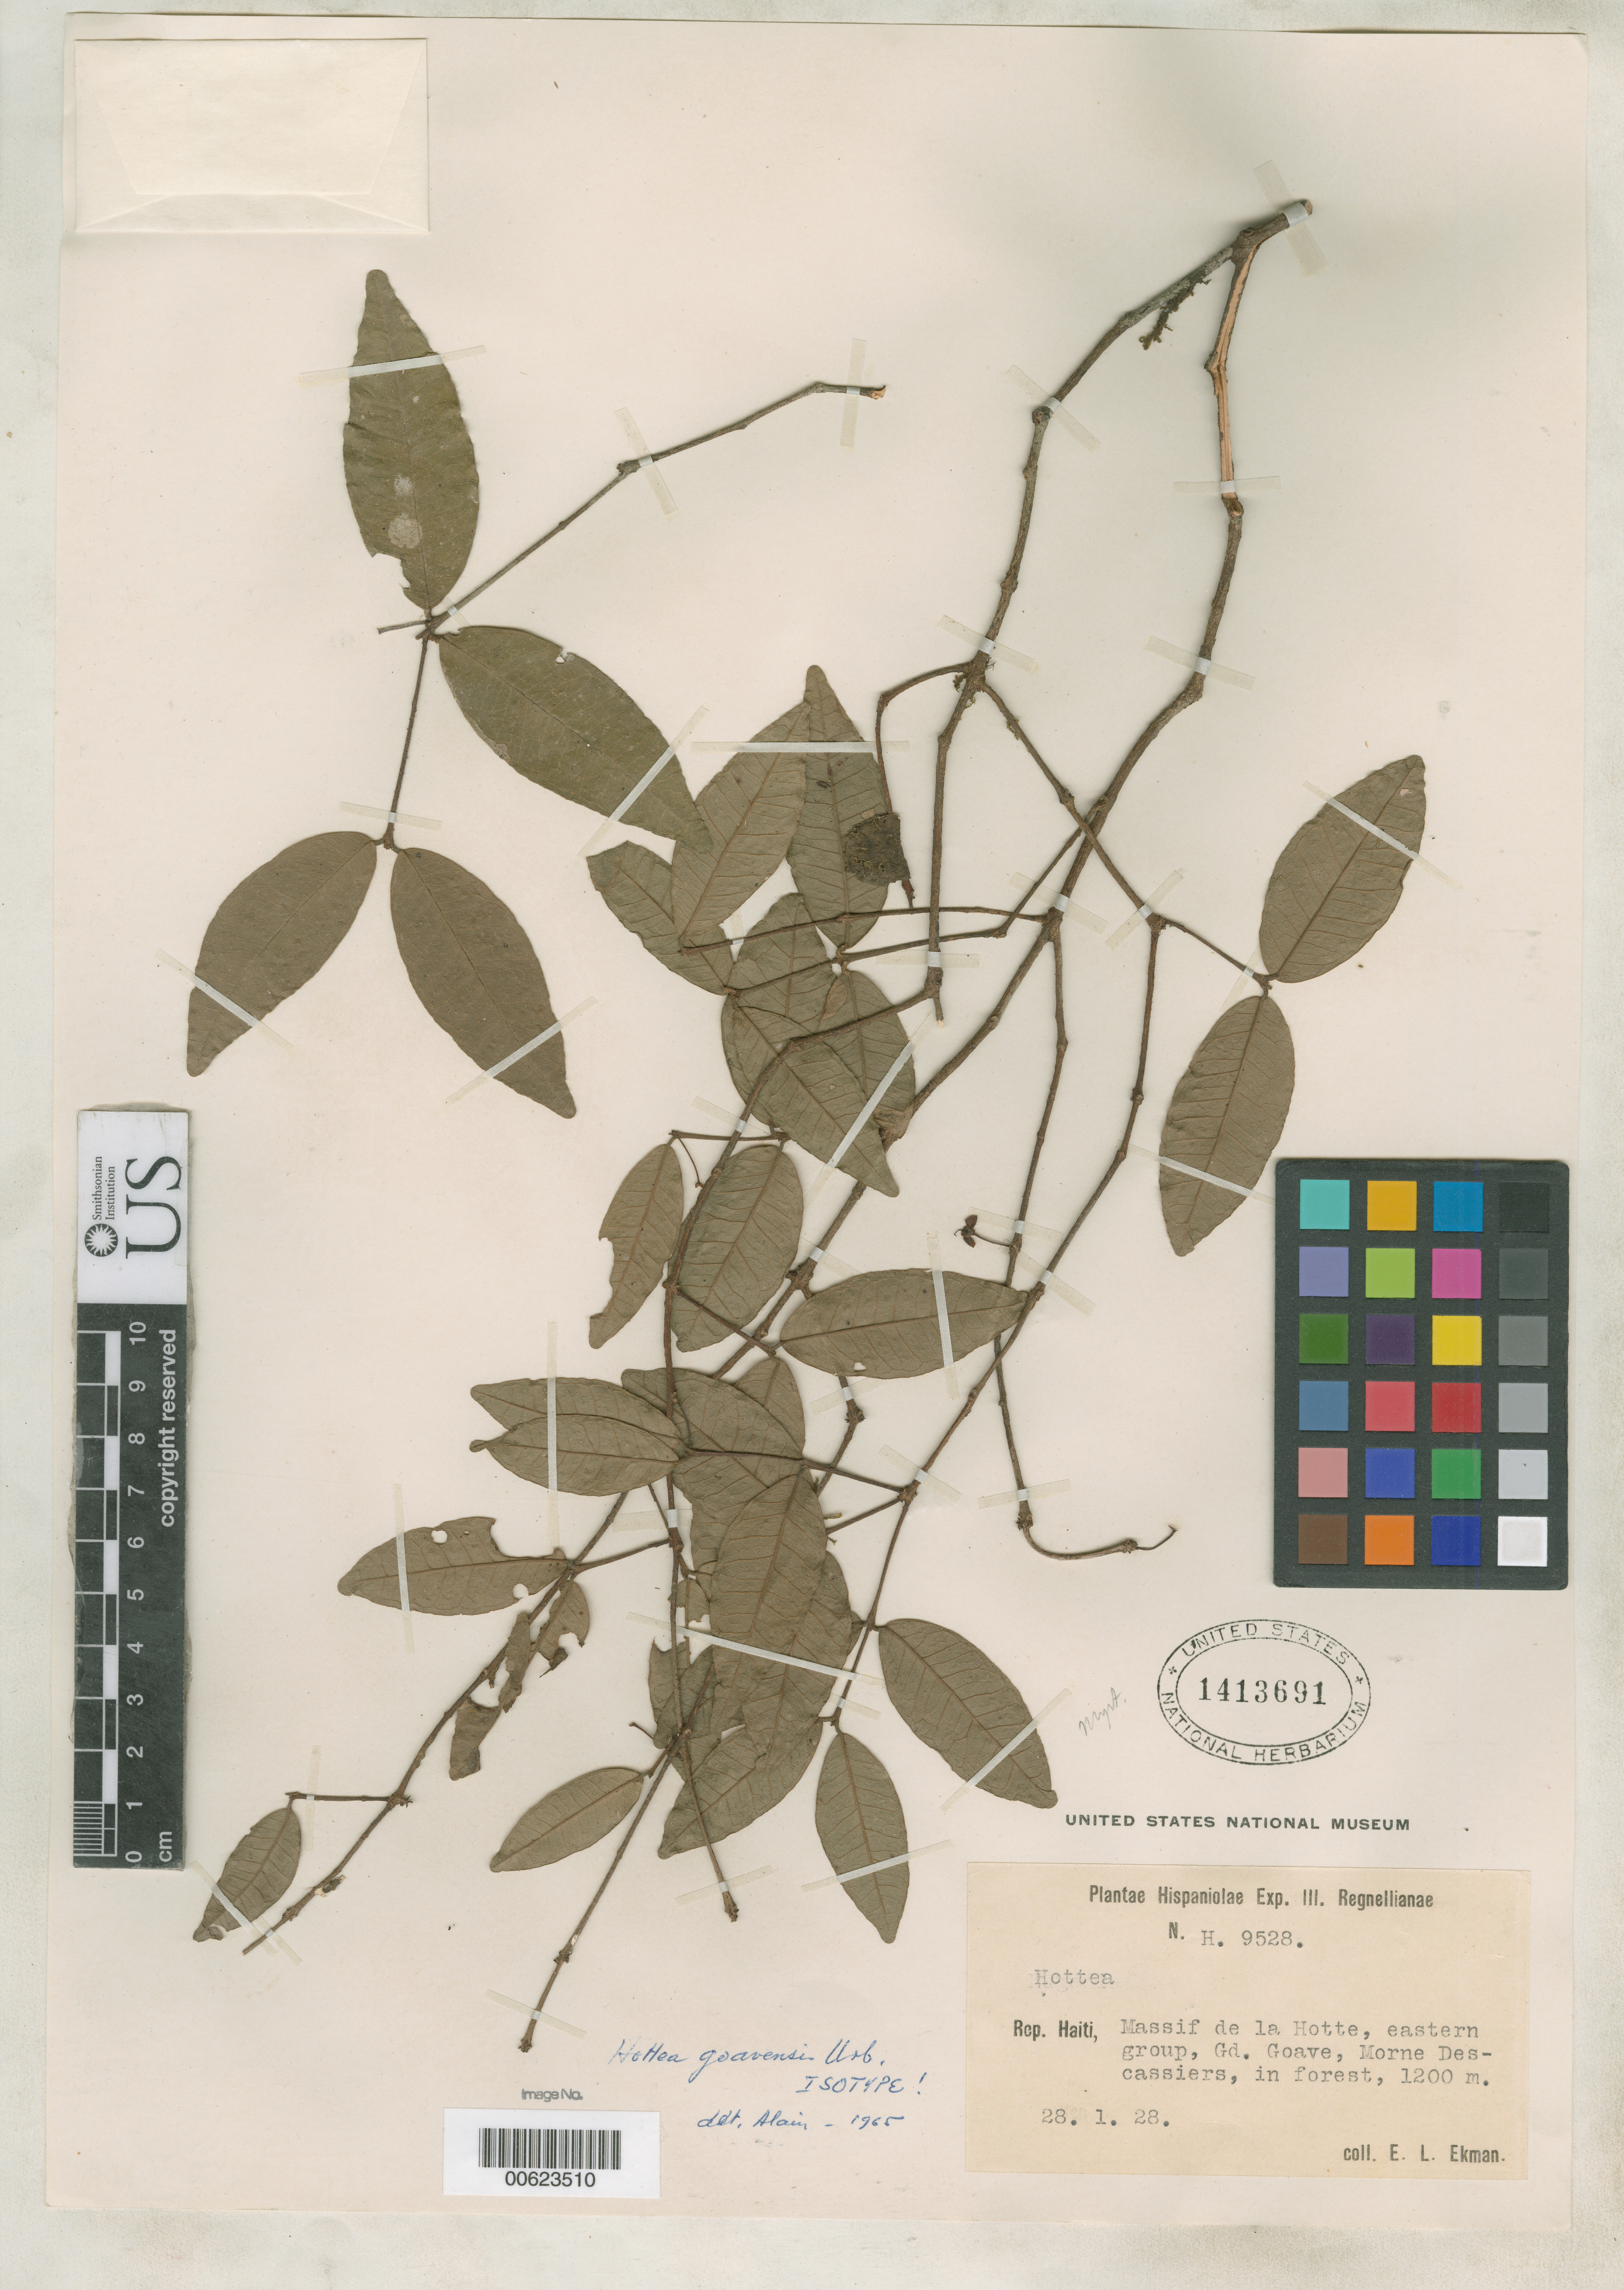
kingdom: Plantae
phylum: Tracheophyta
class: Magnoliopsida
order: Myrtales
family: Myrtaceae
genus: Hottea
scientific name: Hottea goavensis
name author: Urb.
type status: Isotype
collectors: E. L. Ekman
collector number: H 9528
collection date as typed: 28 Jan 1928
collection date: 1928-01-28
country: Haiti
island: Hispaniola Island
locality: Massif de La Hotte, eastern group, Gd. Goave, Morne Descassiers [des Cassiers ?].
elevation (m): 1200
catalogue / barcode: US 1413691